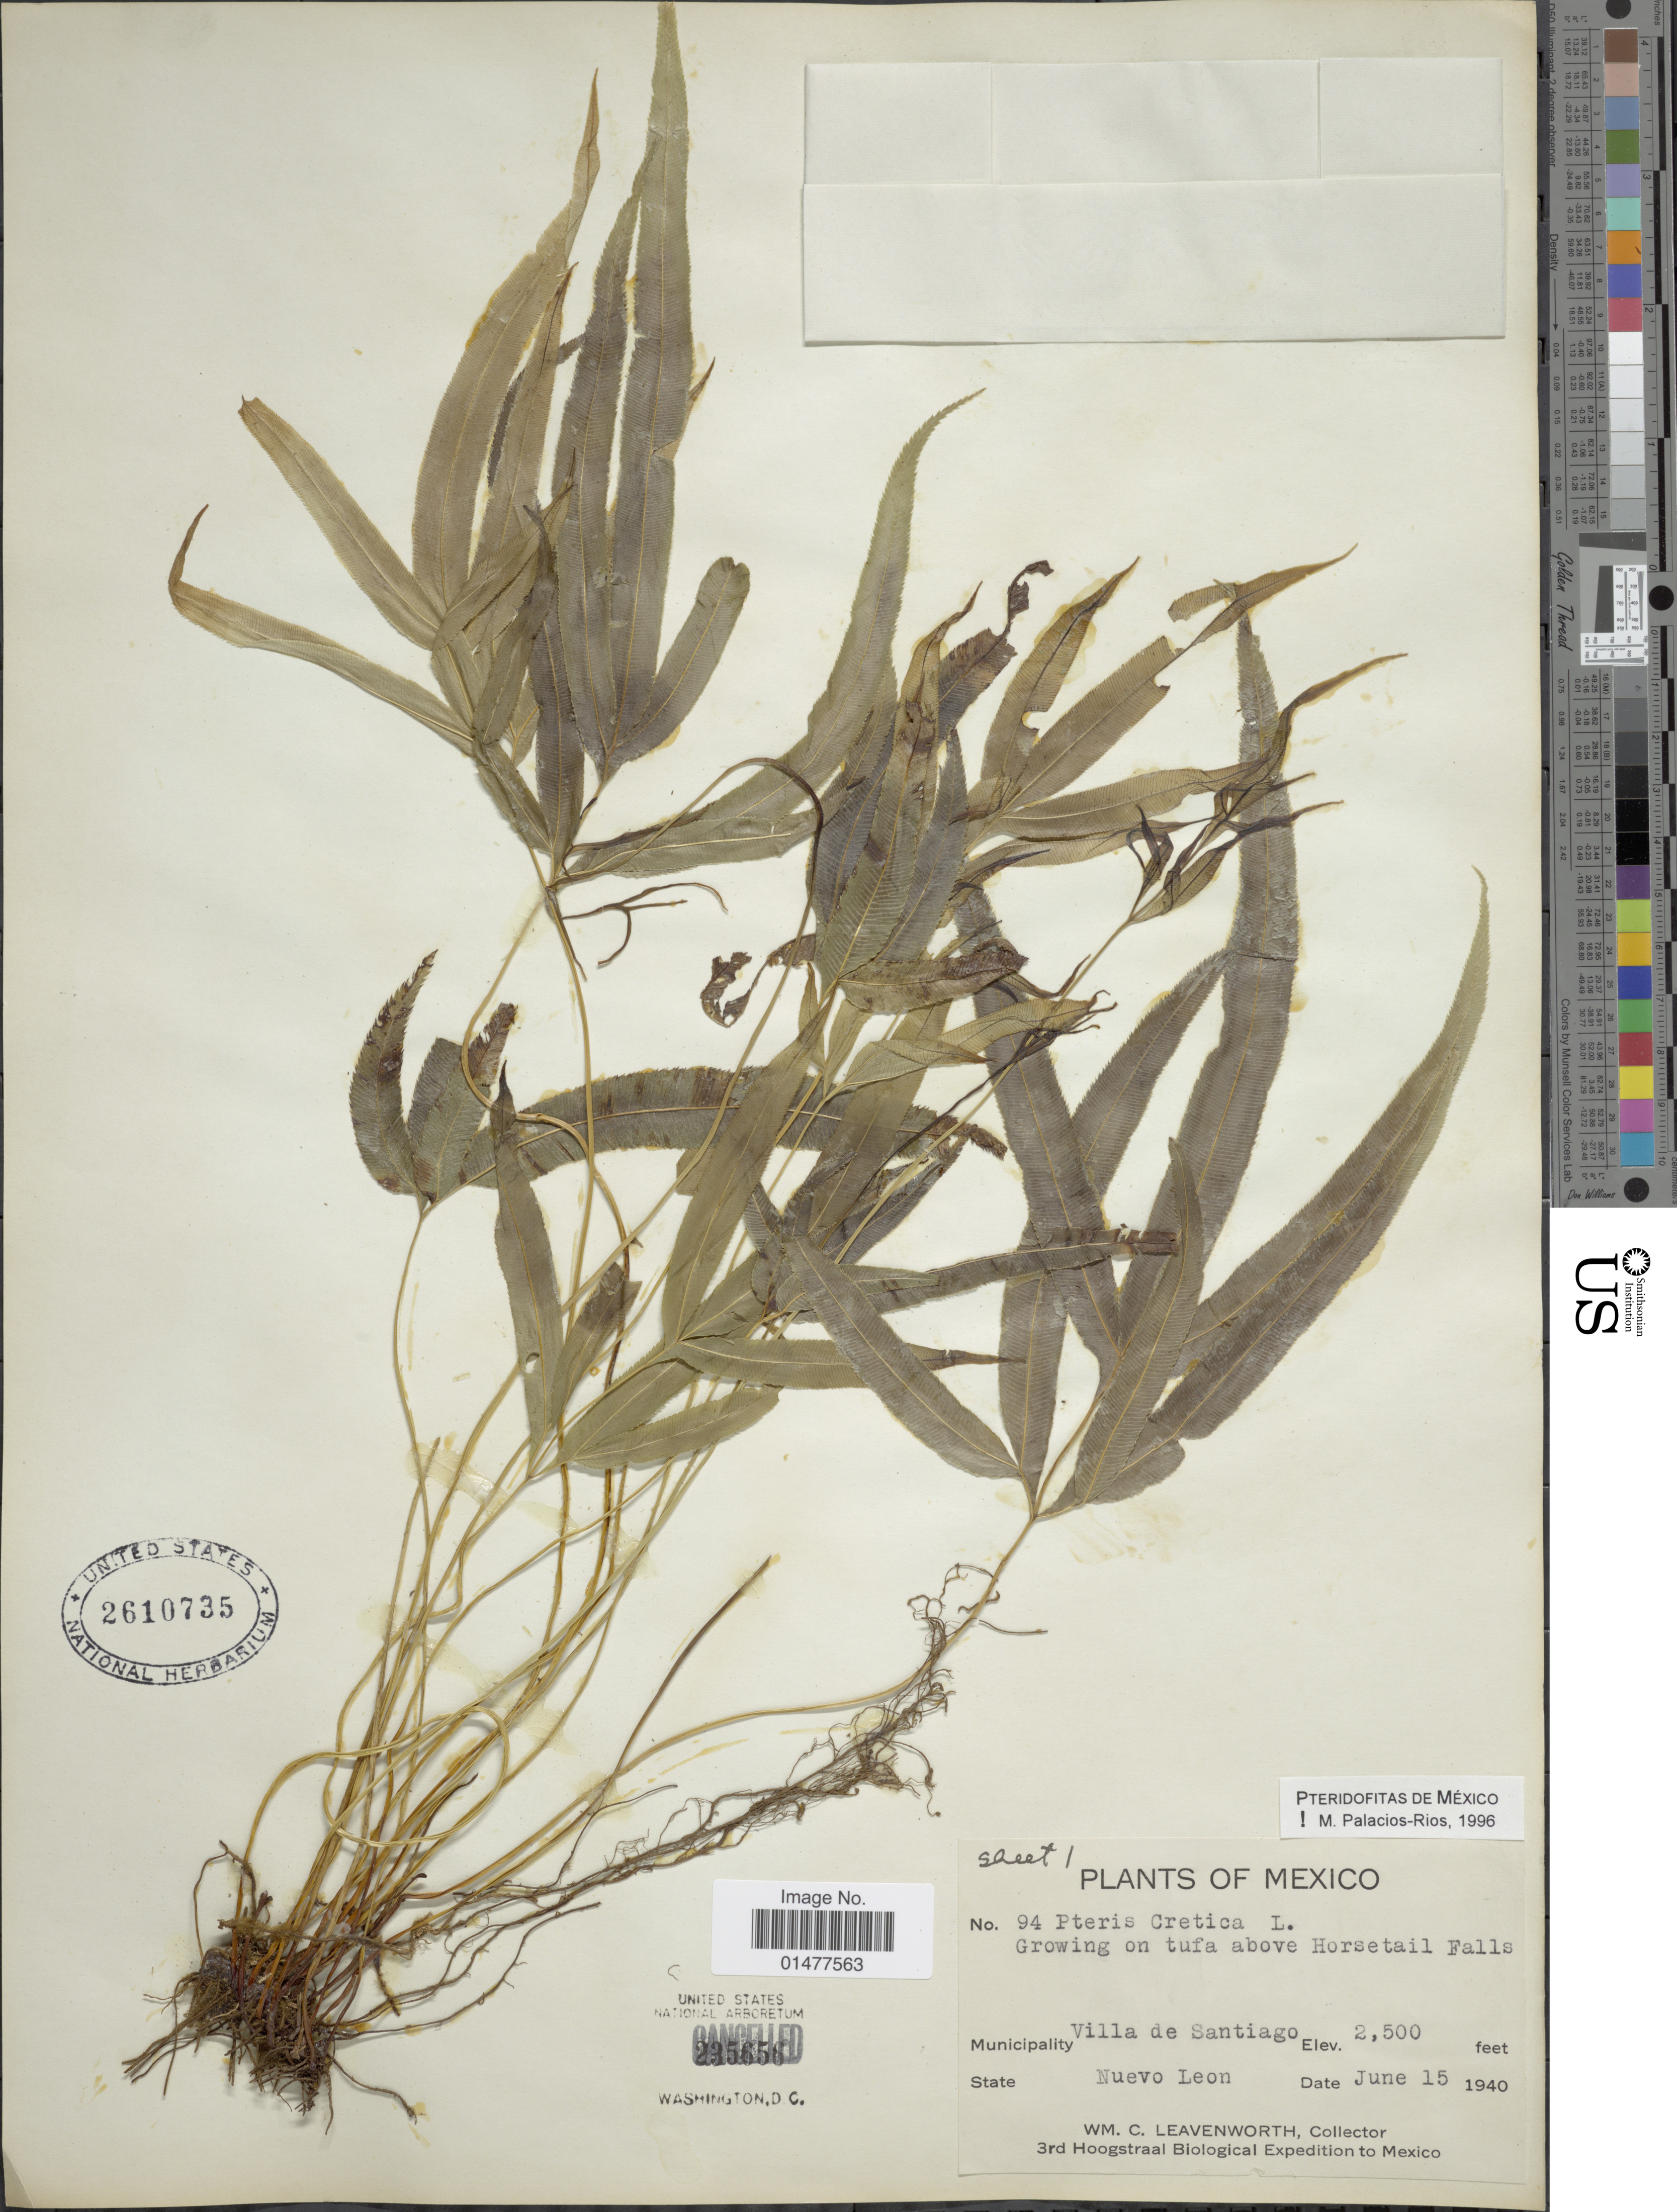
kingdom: Plantae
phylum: Tracheophyta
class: Polypodiopsida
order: Polypodiales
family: Pteridaceae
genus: Pteris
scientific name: Pteris cretica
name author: L.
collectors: W. C. Leavenworth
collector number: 94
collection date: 1940-06-15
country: Mexico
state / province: Nuevo León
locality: Growing on tufa above Horsetail Falls, Villa de Santiago.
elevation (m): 762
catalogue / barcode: US 2610735